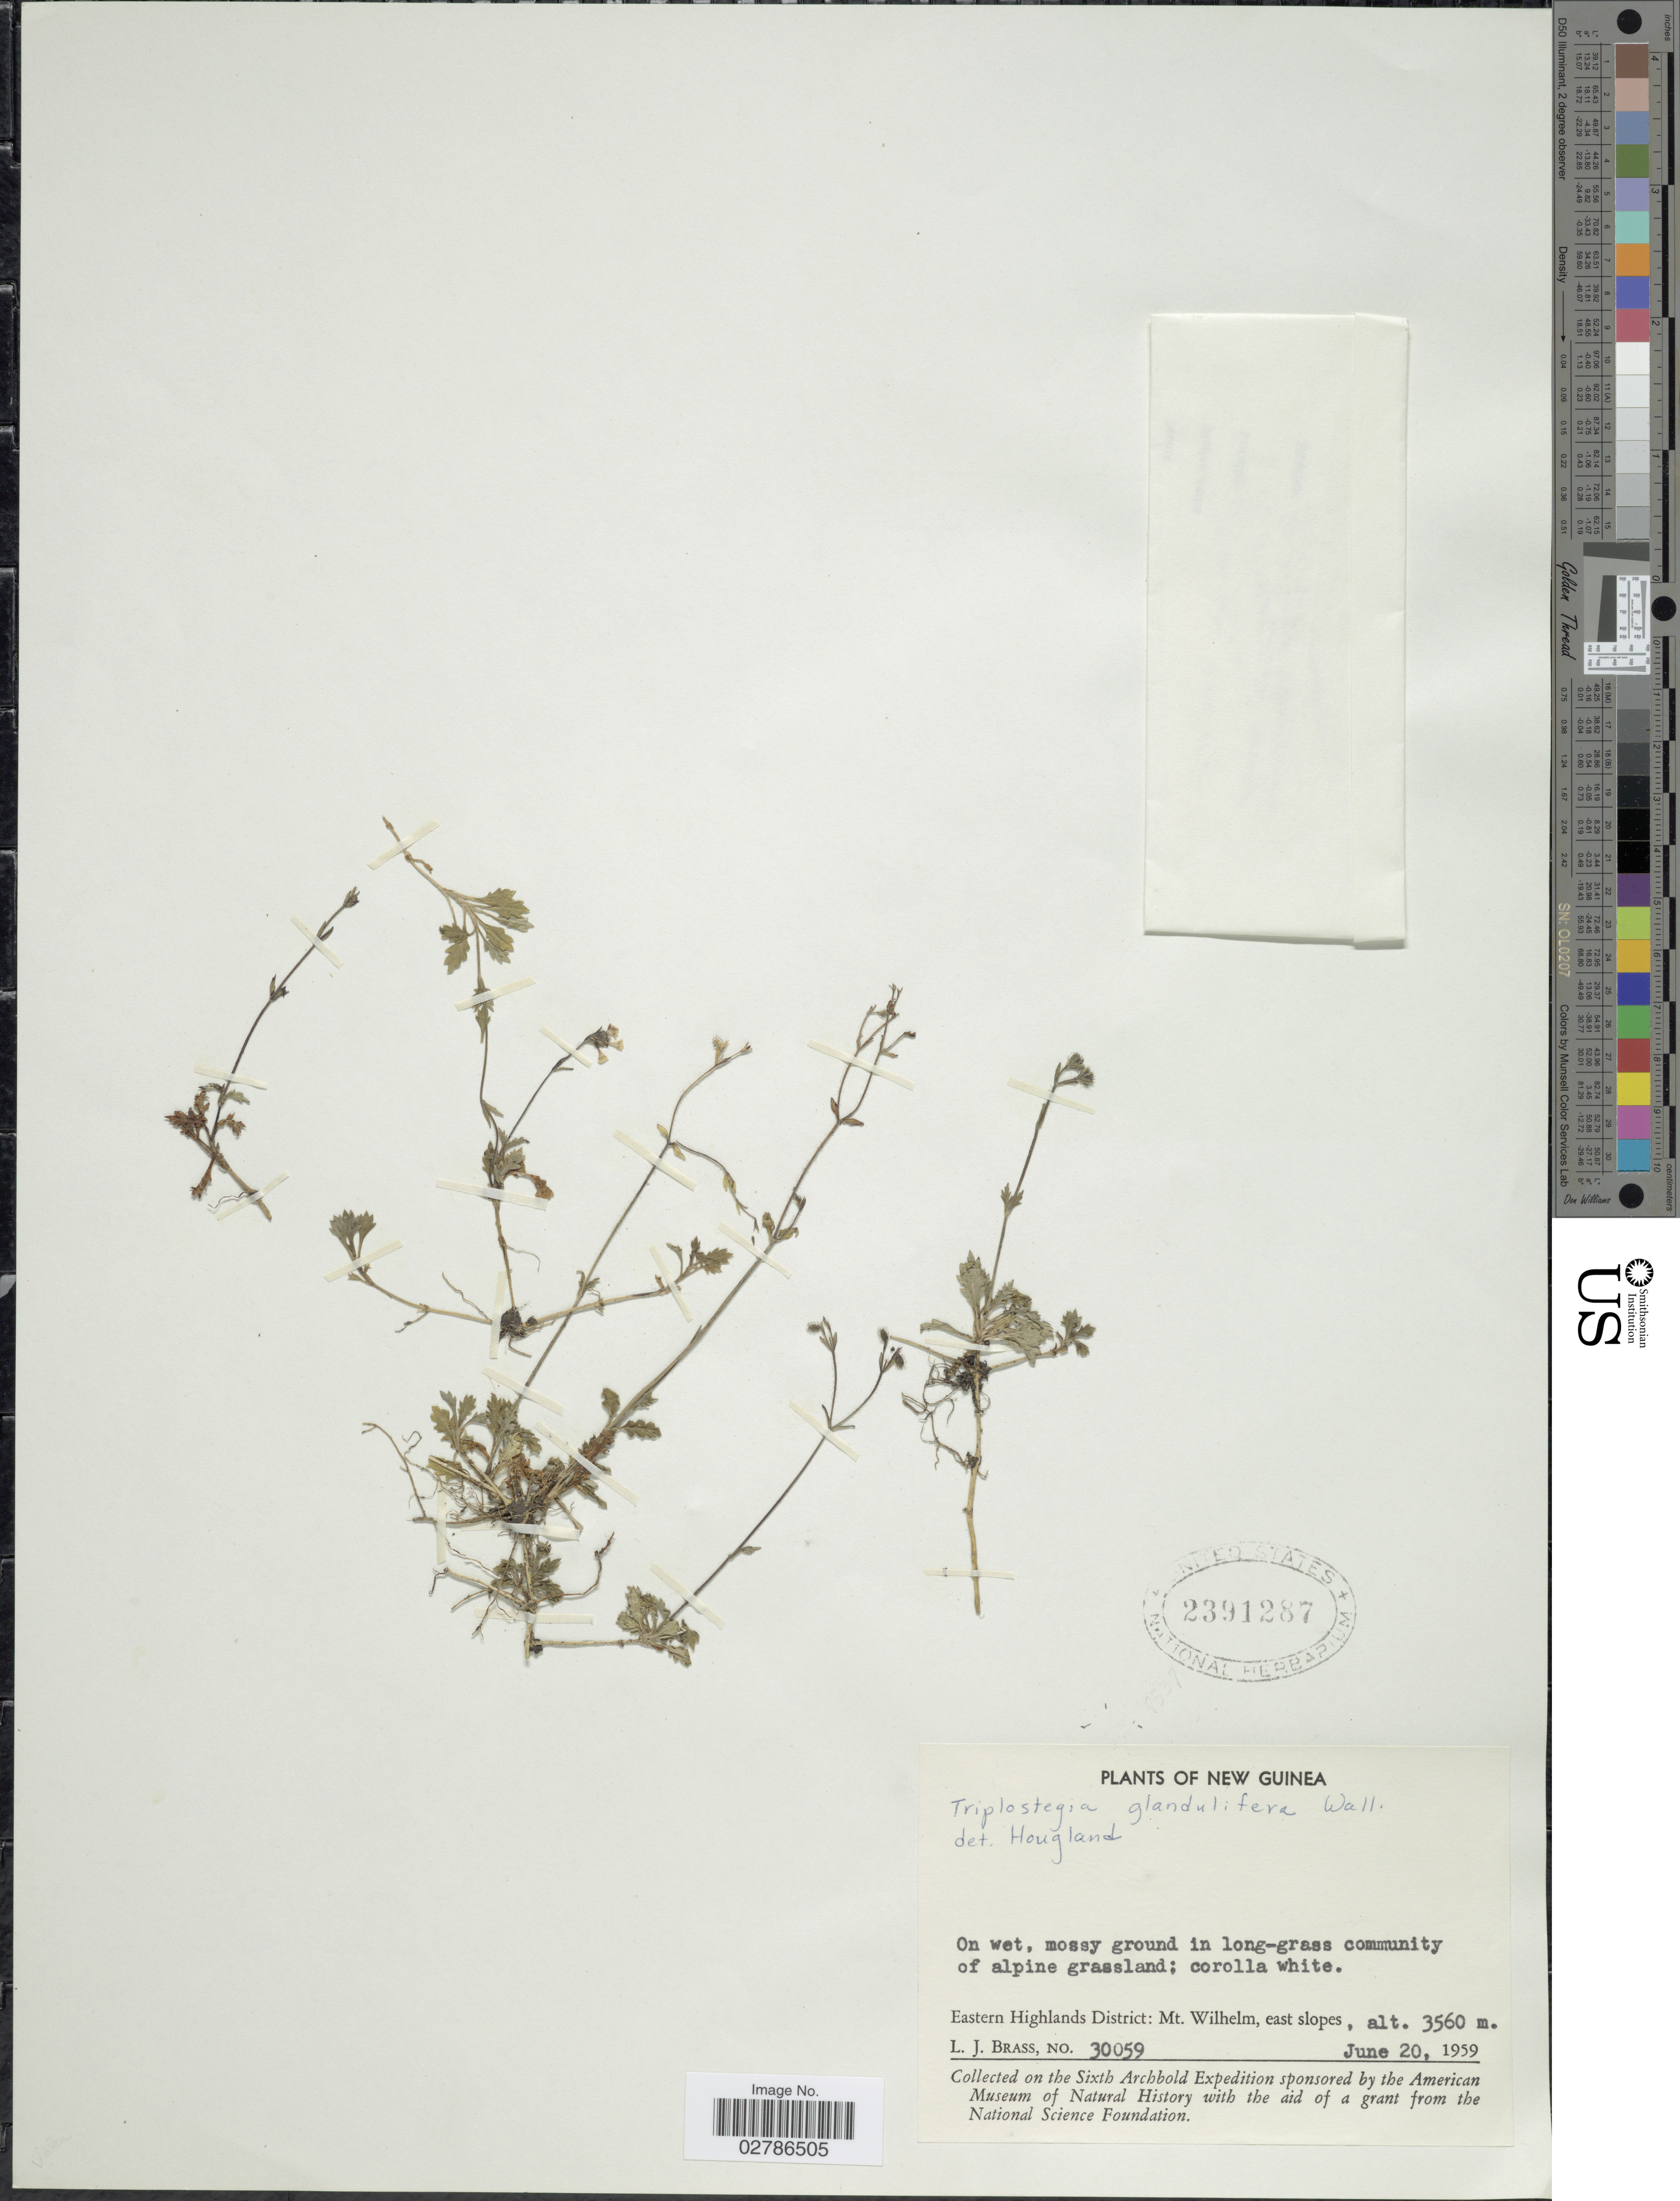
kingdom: Plantae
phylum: Tracheophyta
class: Magnoliopsida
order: Dipsacales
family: Caprifoliaceae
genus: Triplostegia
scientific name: Triplostegia glandulifera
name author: Wall. ex DC.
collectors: L. J. Brass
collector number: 30059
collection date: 1959-07-20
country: Papua New Guinea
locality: New Guinea, Eastern Highlands District, Mt. Wilhelm, east slopes.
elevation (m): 3560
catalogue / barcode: US 2391287